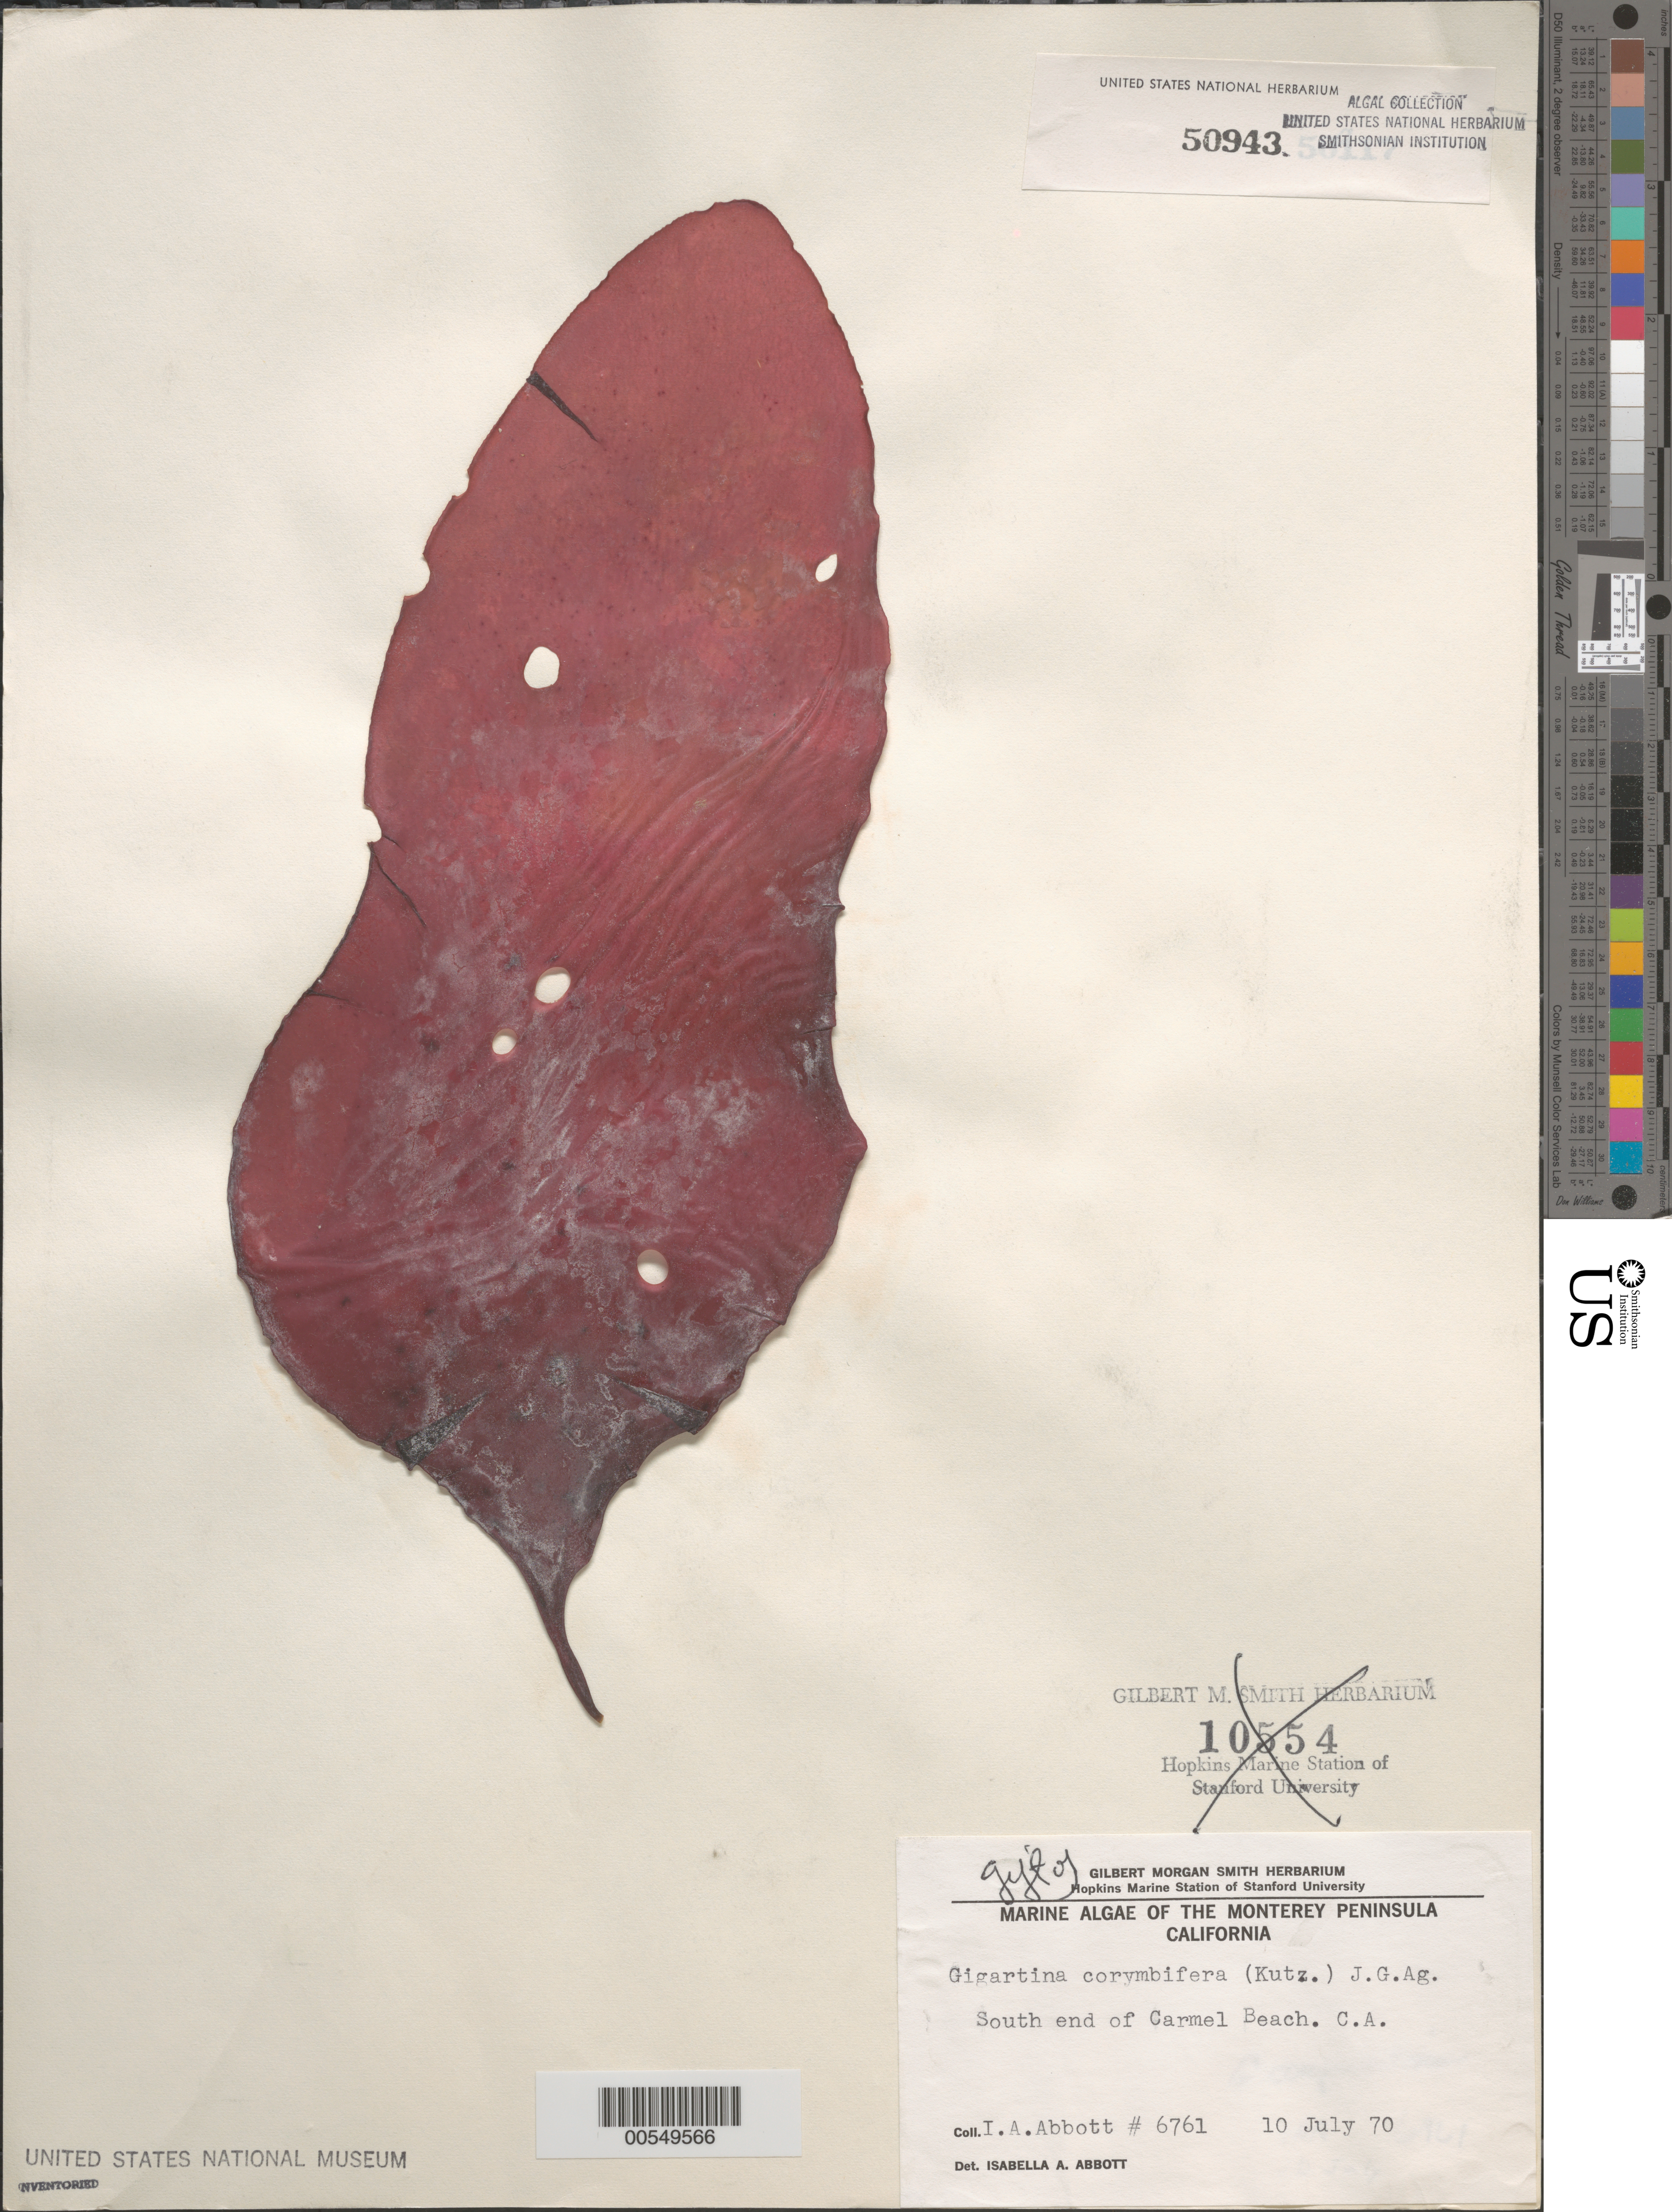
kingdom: Plantae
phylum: Rhodophyta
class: Florideophyceae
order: Gigartinales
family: Gigartinaceae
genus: Chondracanthus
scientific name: Chondracanthus corymbiferus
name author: (Kütz.) Guiry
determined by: Algae name updating Project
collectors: I. A. Abbott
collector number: IAA 6761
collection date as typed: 10 Jul 1970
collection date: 1970-07-10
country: United States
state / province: California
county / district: Monterey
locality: Carmel Beach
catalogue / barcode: US 50943